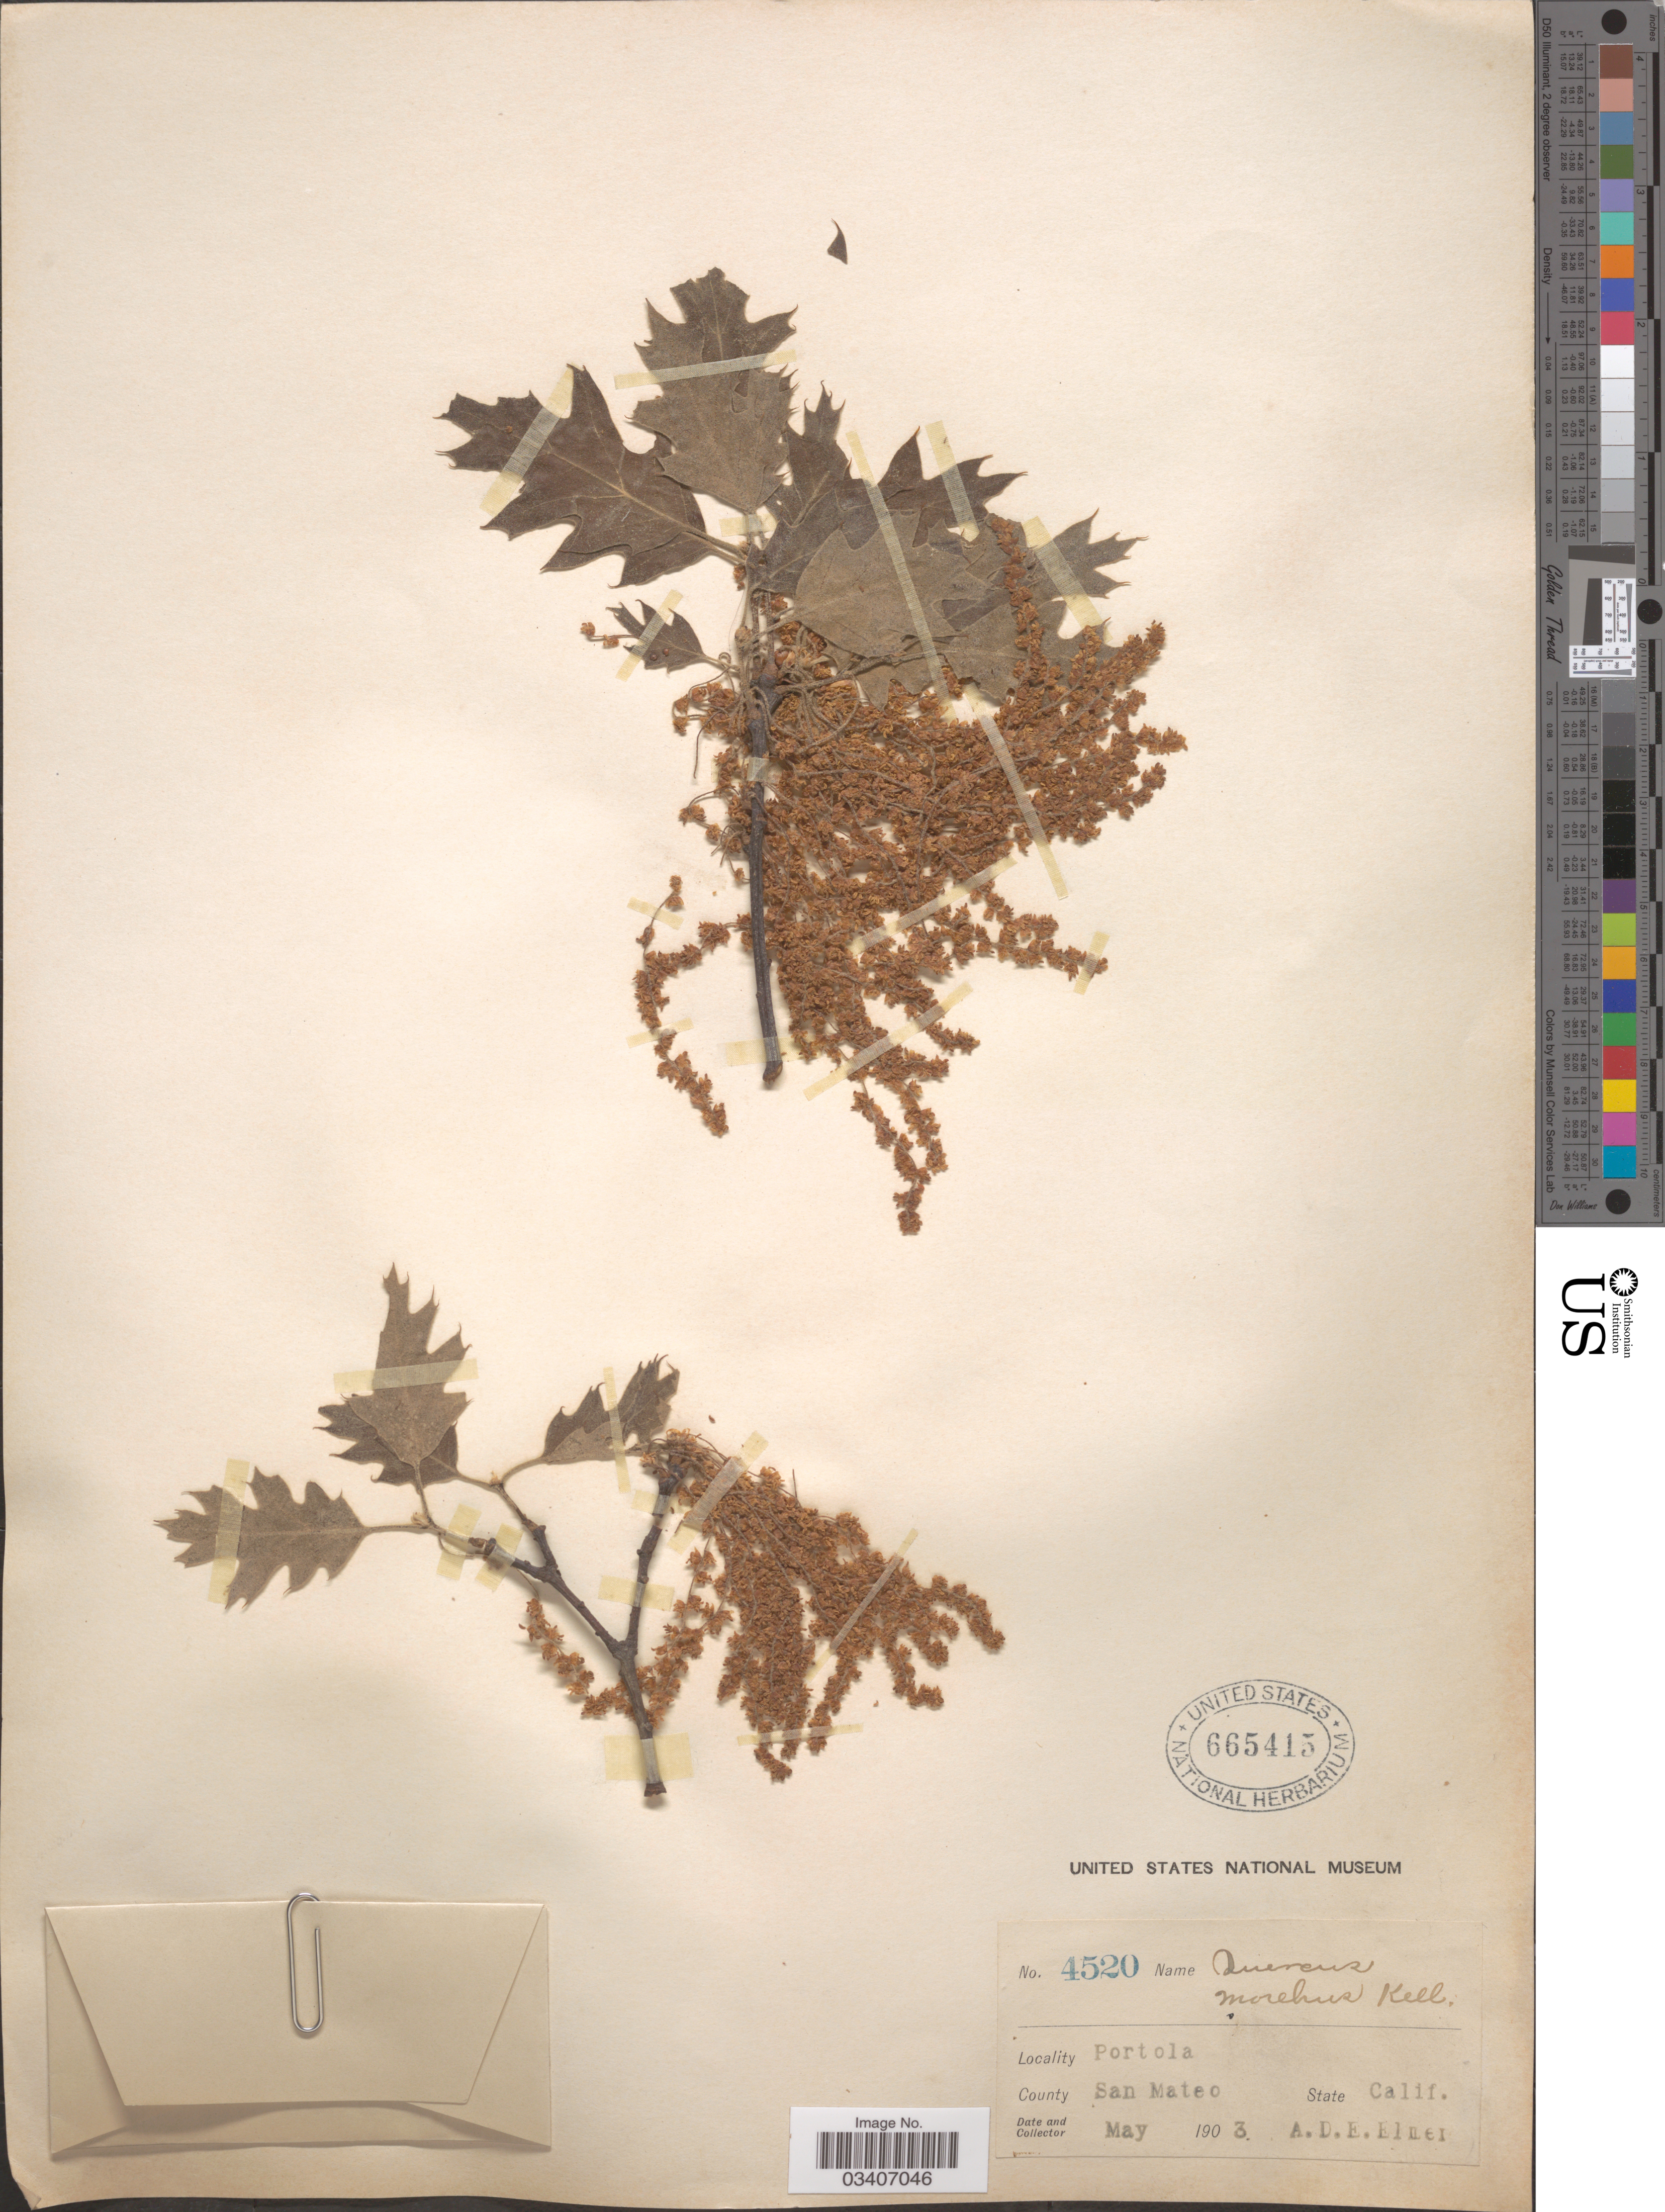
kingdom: Plantae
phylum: Tracheophyta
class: Magnoliopsida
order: Fagales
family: Fagaceae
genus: Quercus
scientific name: Quercus x moreha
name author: Kellogg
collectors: A. D. E. Elmer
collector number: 4520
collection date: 1903-05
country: United States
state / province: California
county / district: San Mateo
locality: Portola. County San Mateo.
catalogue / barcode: US 665415